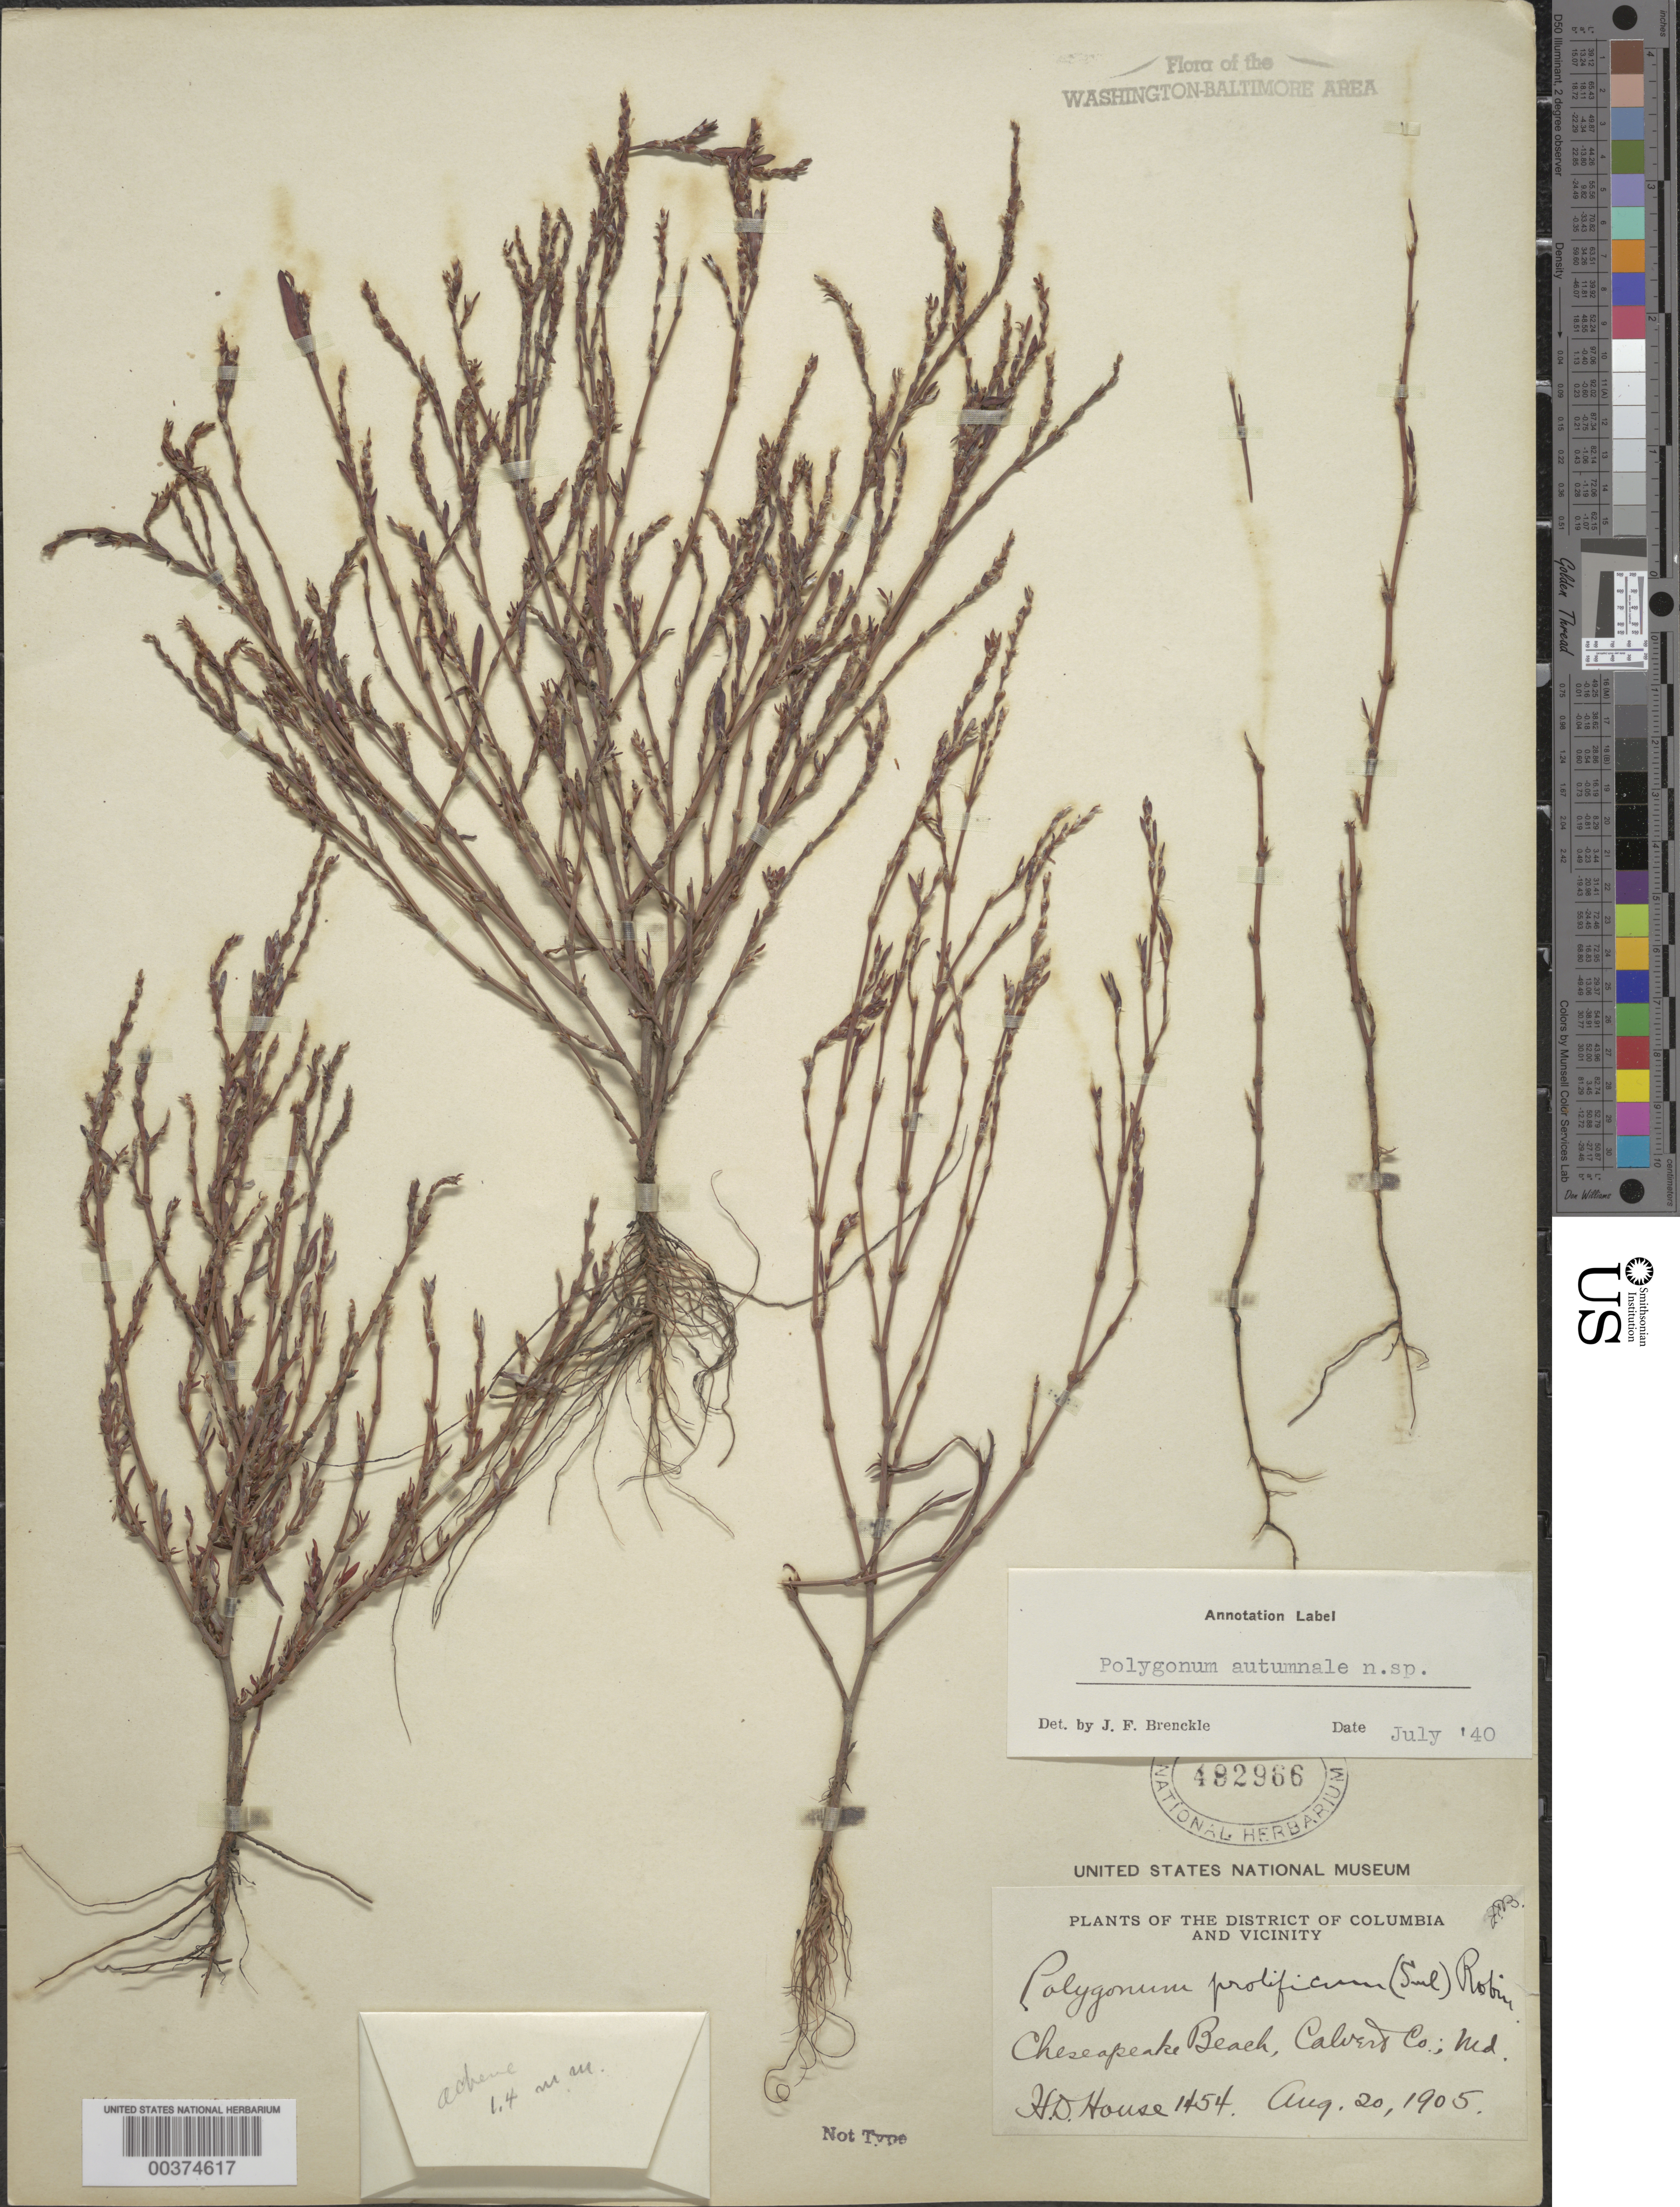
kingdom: Plantae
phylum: Tracheophyta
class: Magnoliopsida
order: Caryophyllales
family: Polygonaceae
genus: Polygonum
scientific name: Polygonum ramosissimum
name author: Michx.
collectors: H. D. House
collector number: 1454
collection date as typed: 20 Aug 1905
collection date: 1905-08-20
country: United States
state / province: Maryland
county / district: Calvert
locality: Chesapeake Beach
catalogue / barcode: US 492966